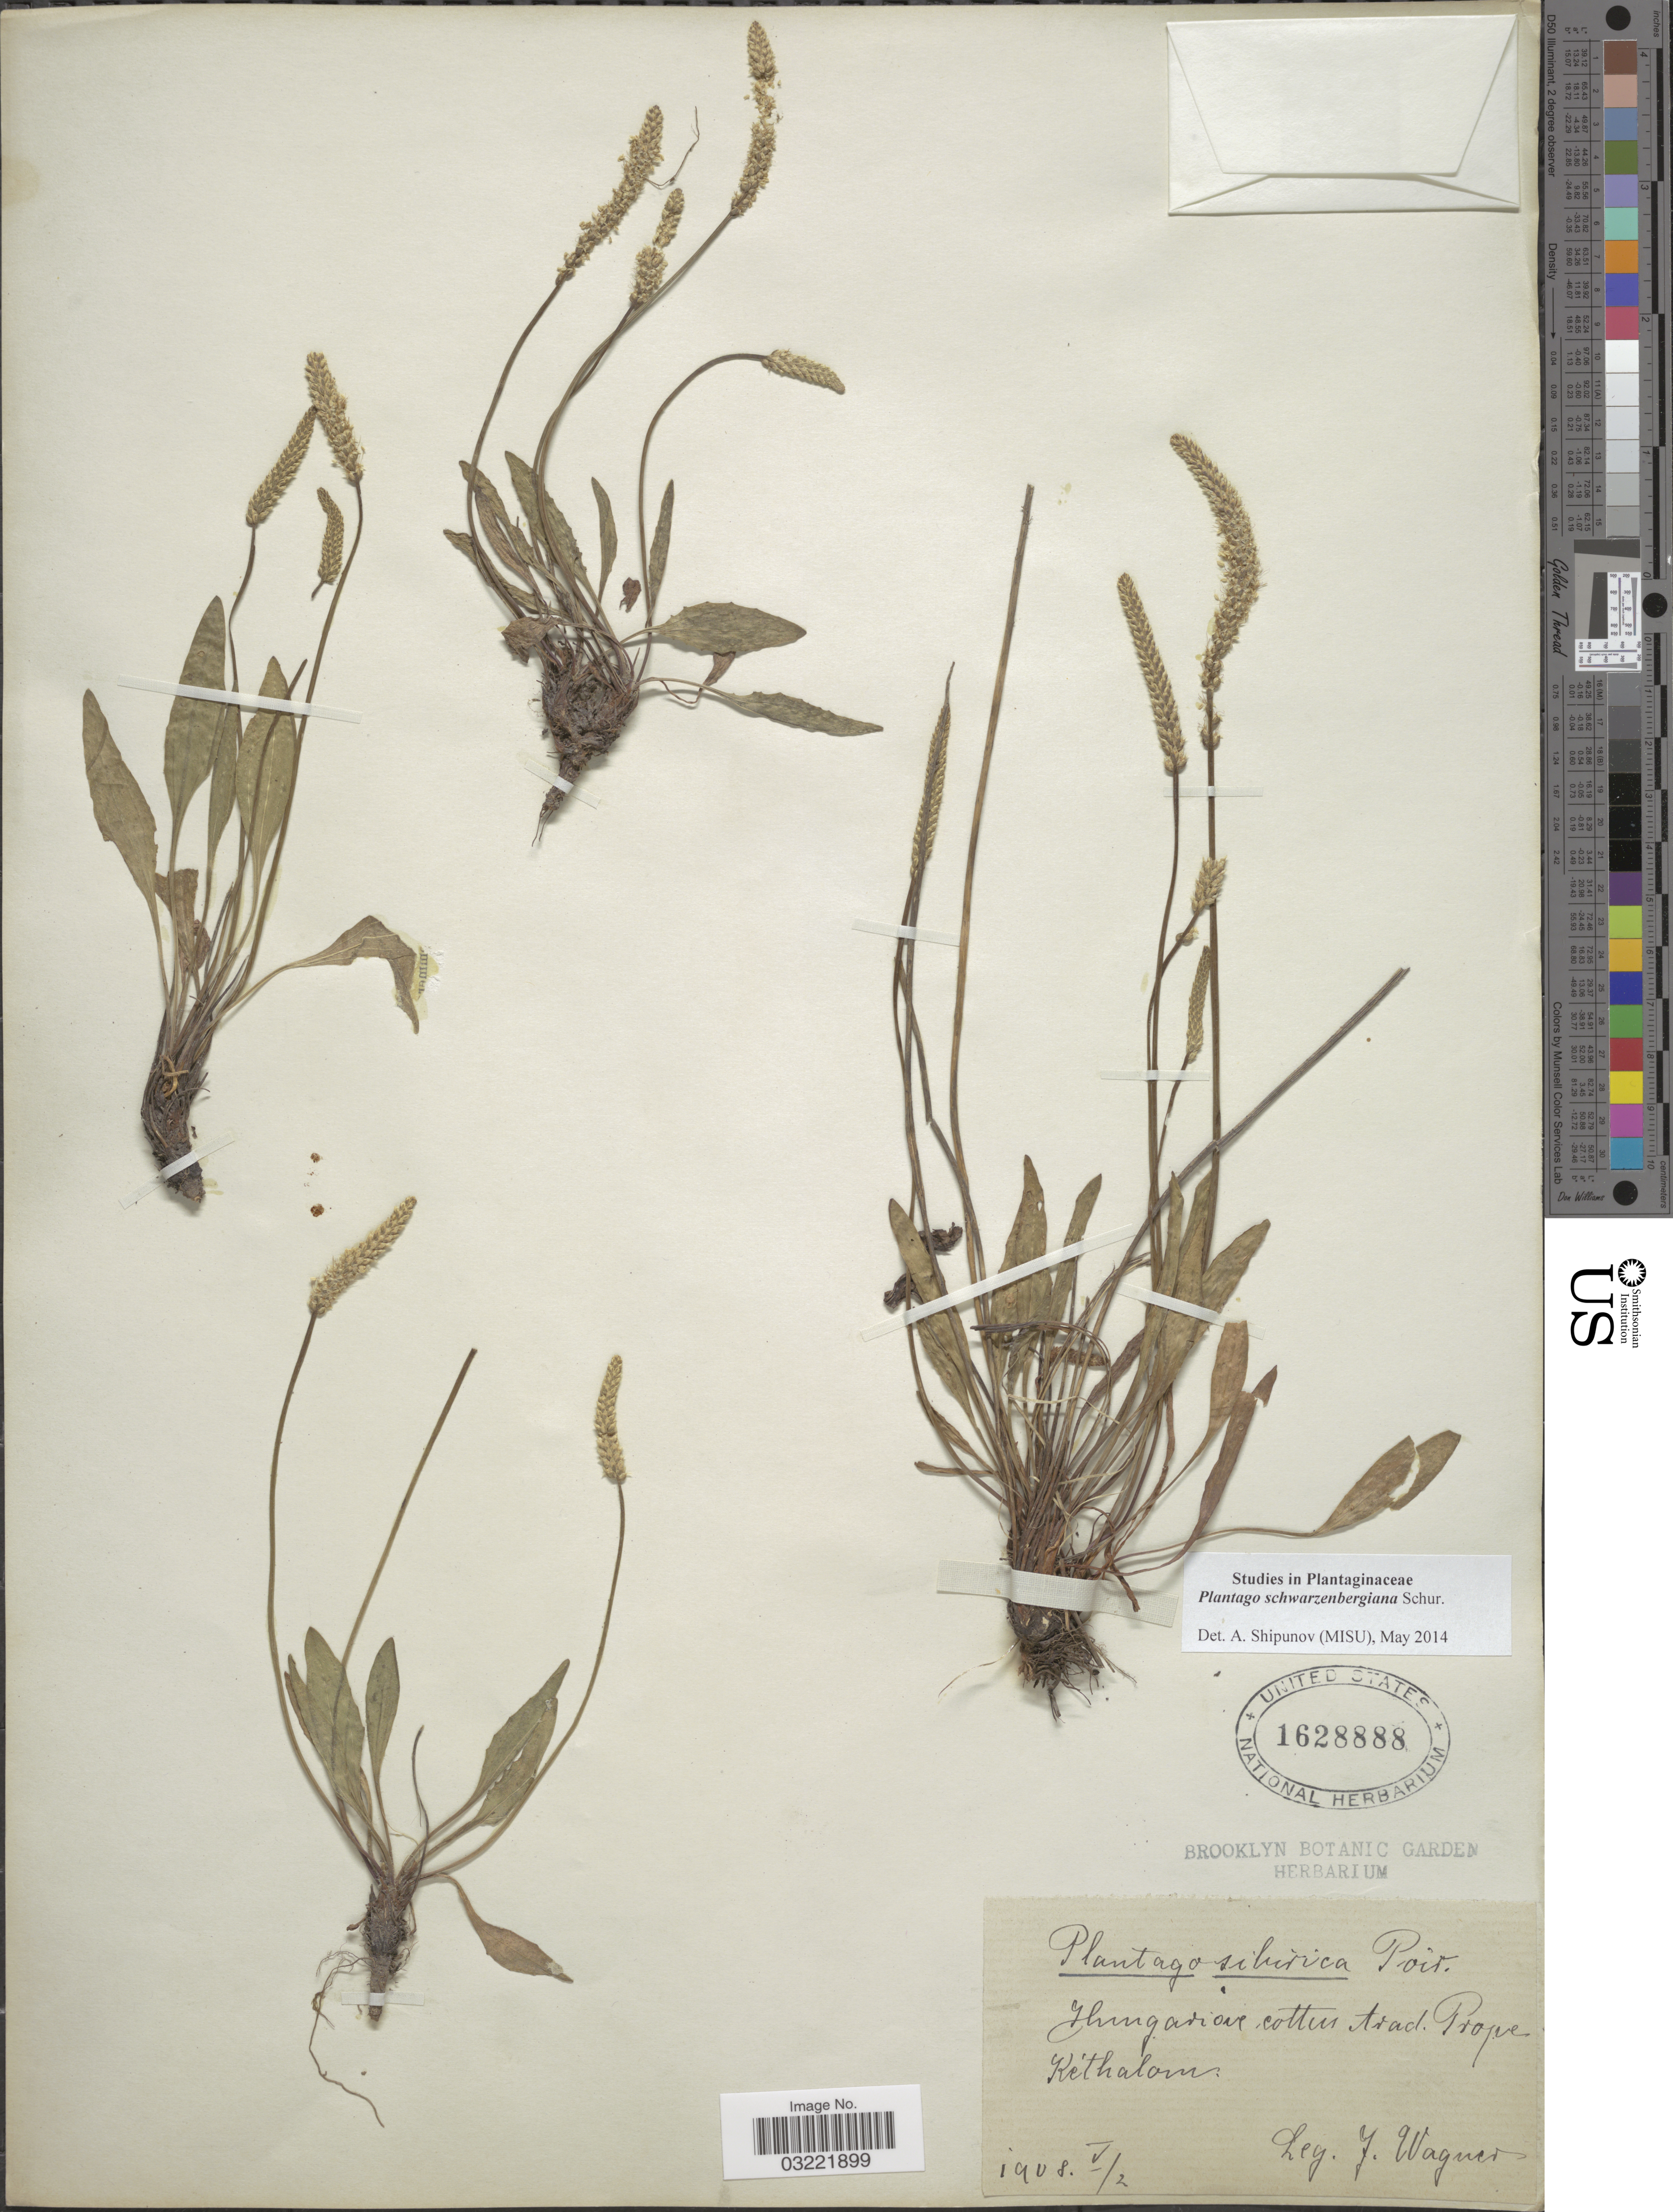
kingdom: Plantae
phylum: Tracheophyta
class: Magnoliopsida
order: Lamiales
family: Plantaginaceae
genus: Plantago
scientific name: Plantago schwarzenbergiana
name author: Schur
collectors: J. Wagner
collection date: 1908-05-02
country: Hungary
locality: Hungariae-cottus Arad. Prope Kéthalom.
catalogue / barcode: US 1628888